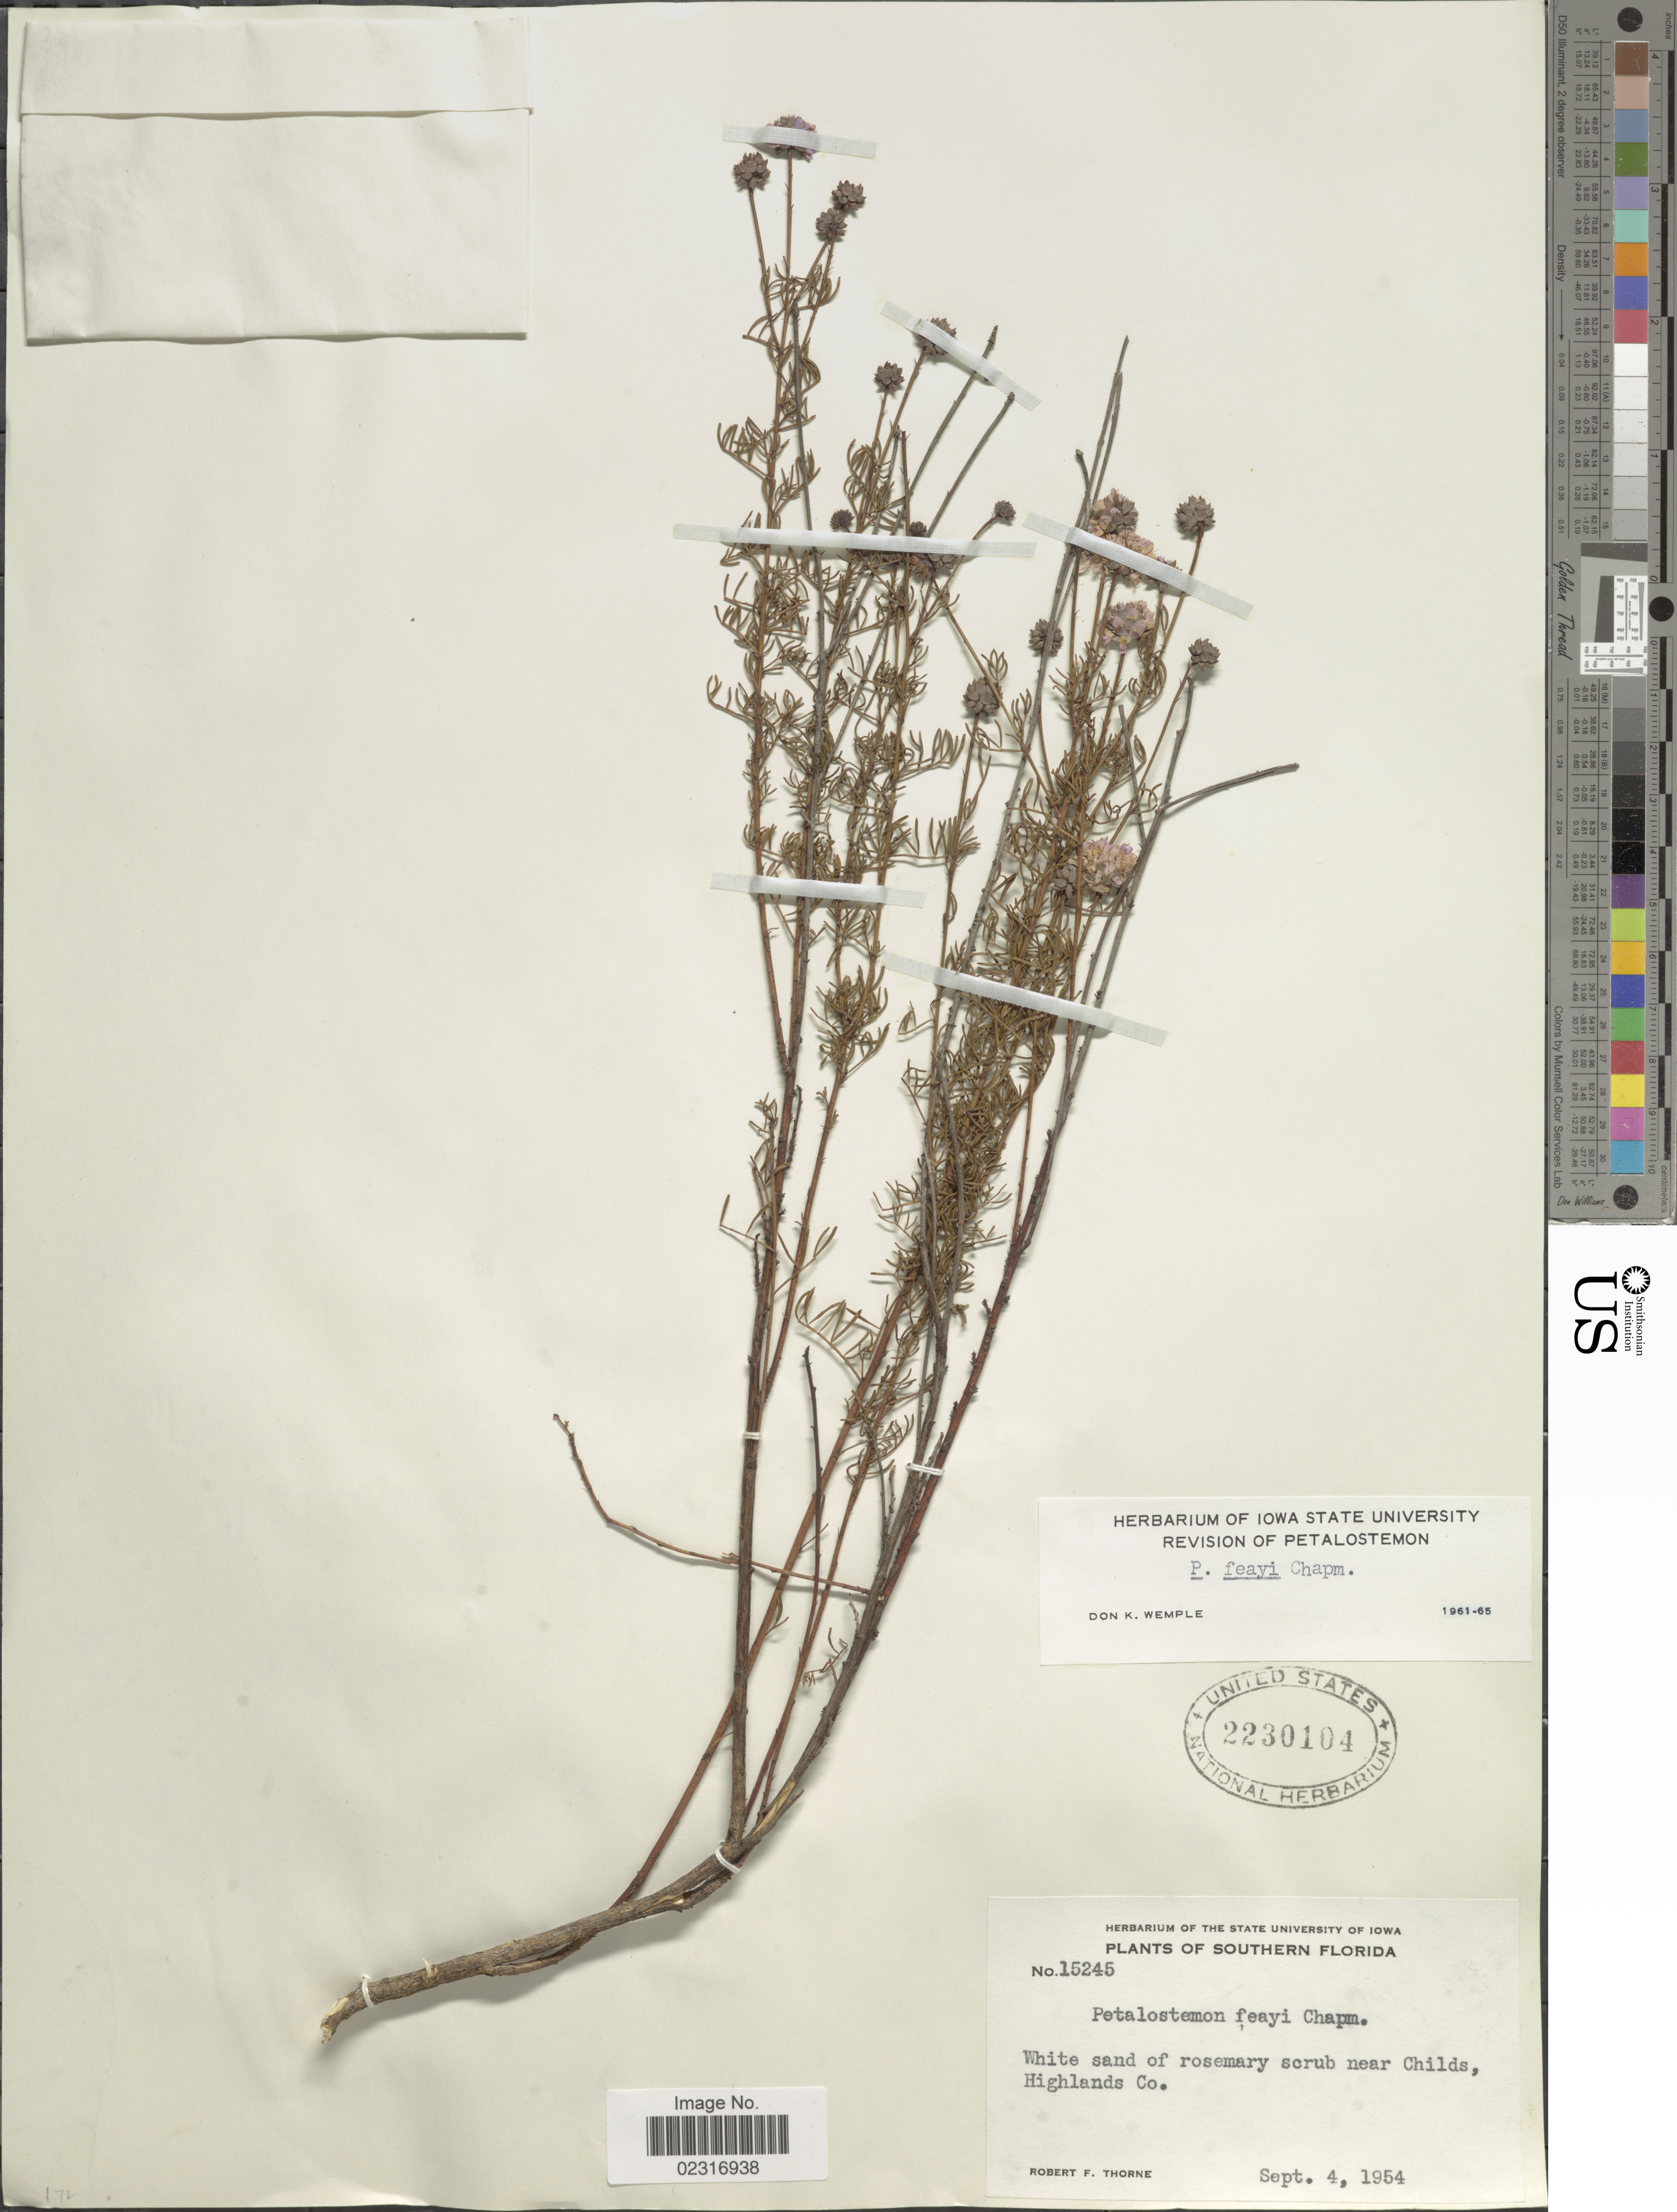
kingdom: Plantae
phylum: Tracheophyta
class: Magnoliopsida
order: Fabales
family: Fabaceae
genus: Dalea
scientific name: Dalea feayi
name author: (Chapm.) Barneby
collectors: R. F. Thorne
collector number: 15245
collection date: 1954-09-04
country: United States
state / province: Florida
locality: Southern Florida. white sand of rosemary scrub near Childs, Highlands Co.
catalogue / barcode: US 2230104